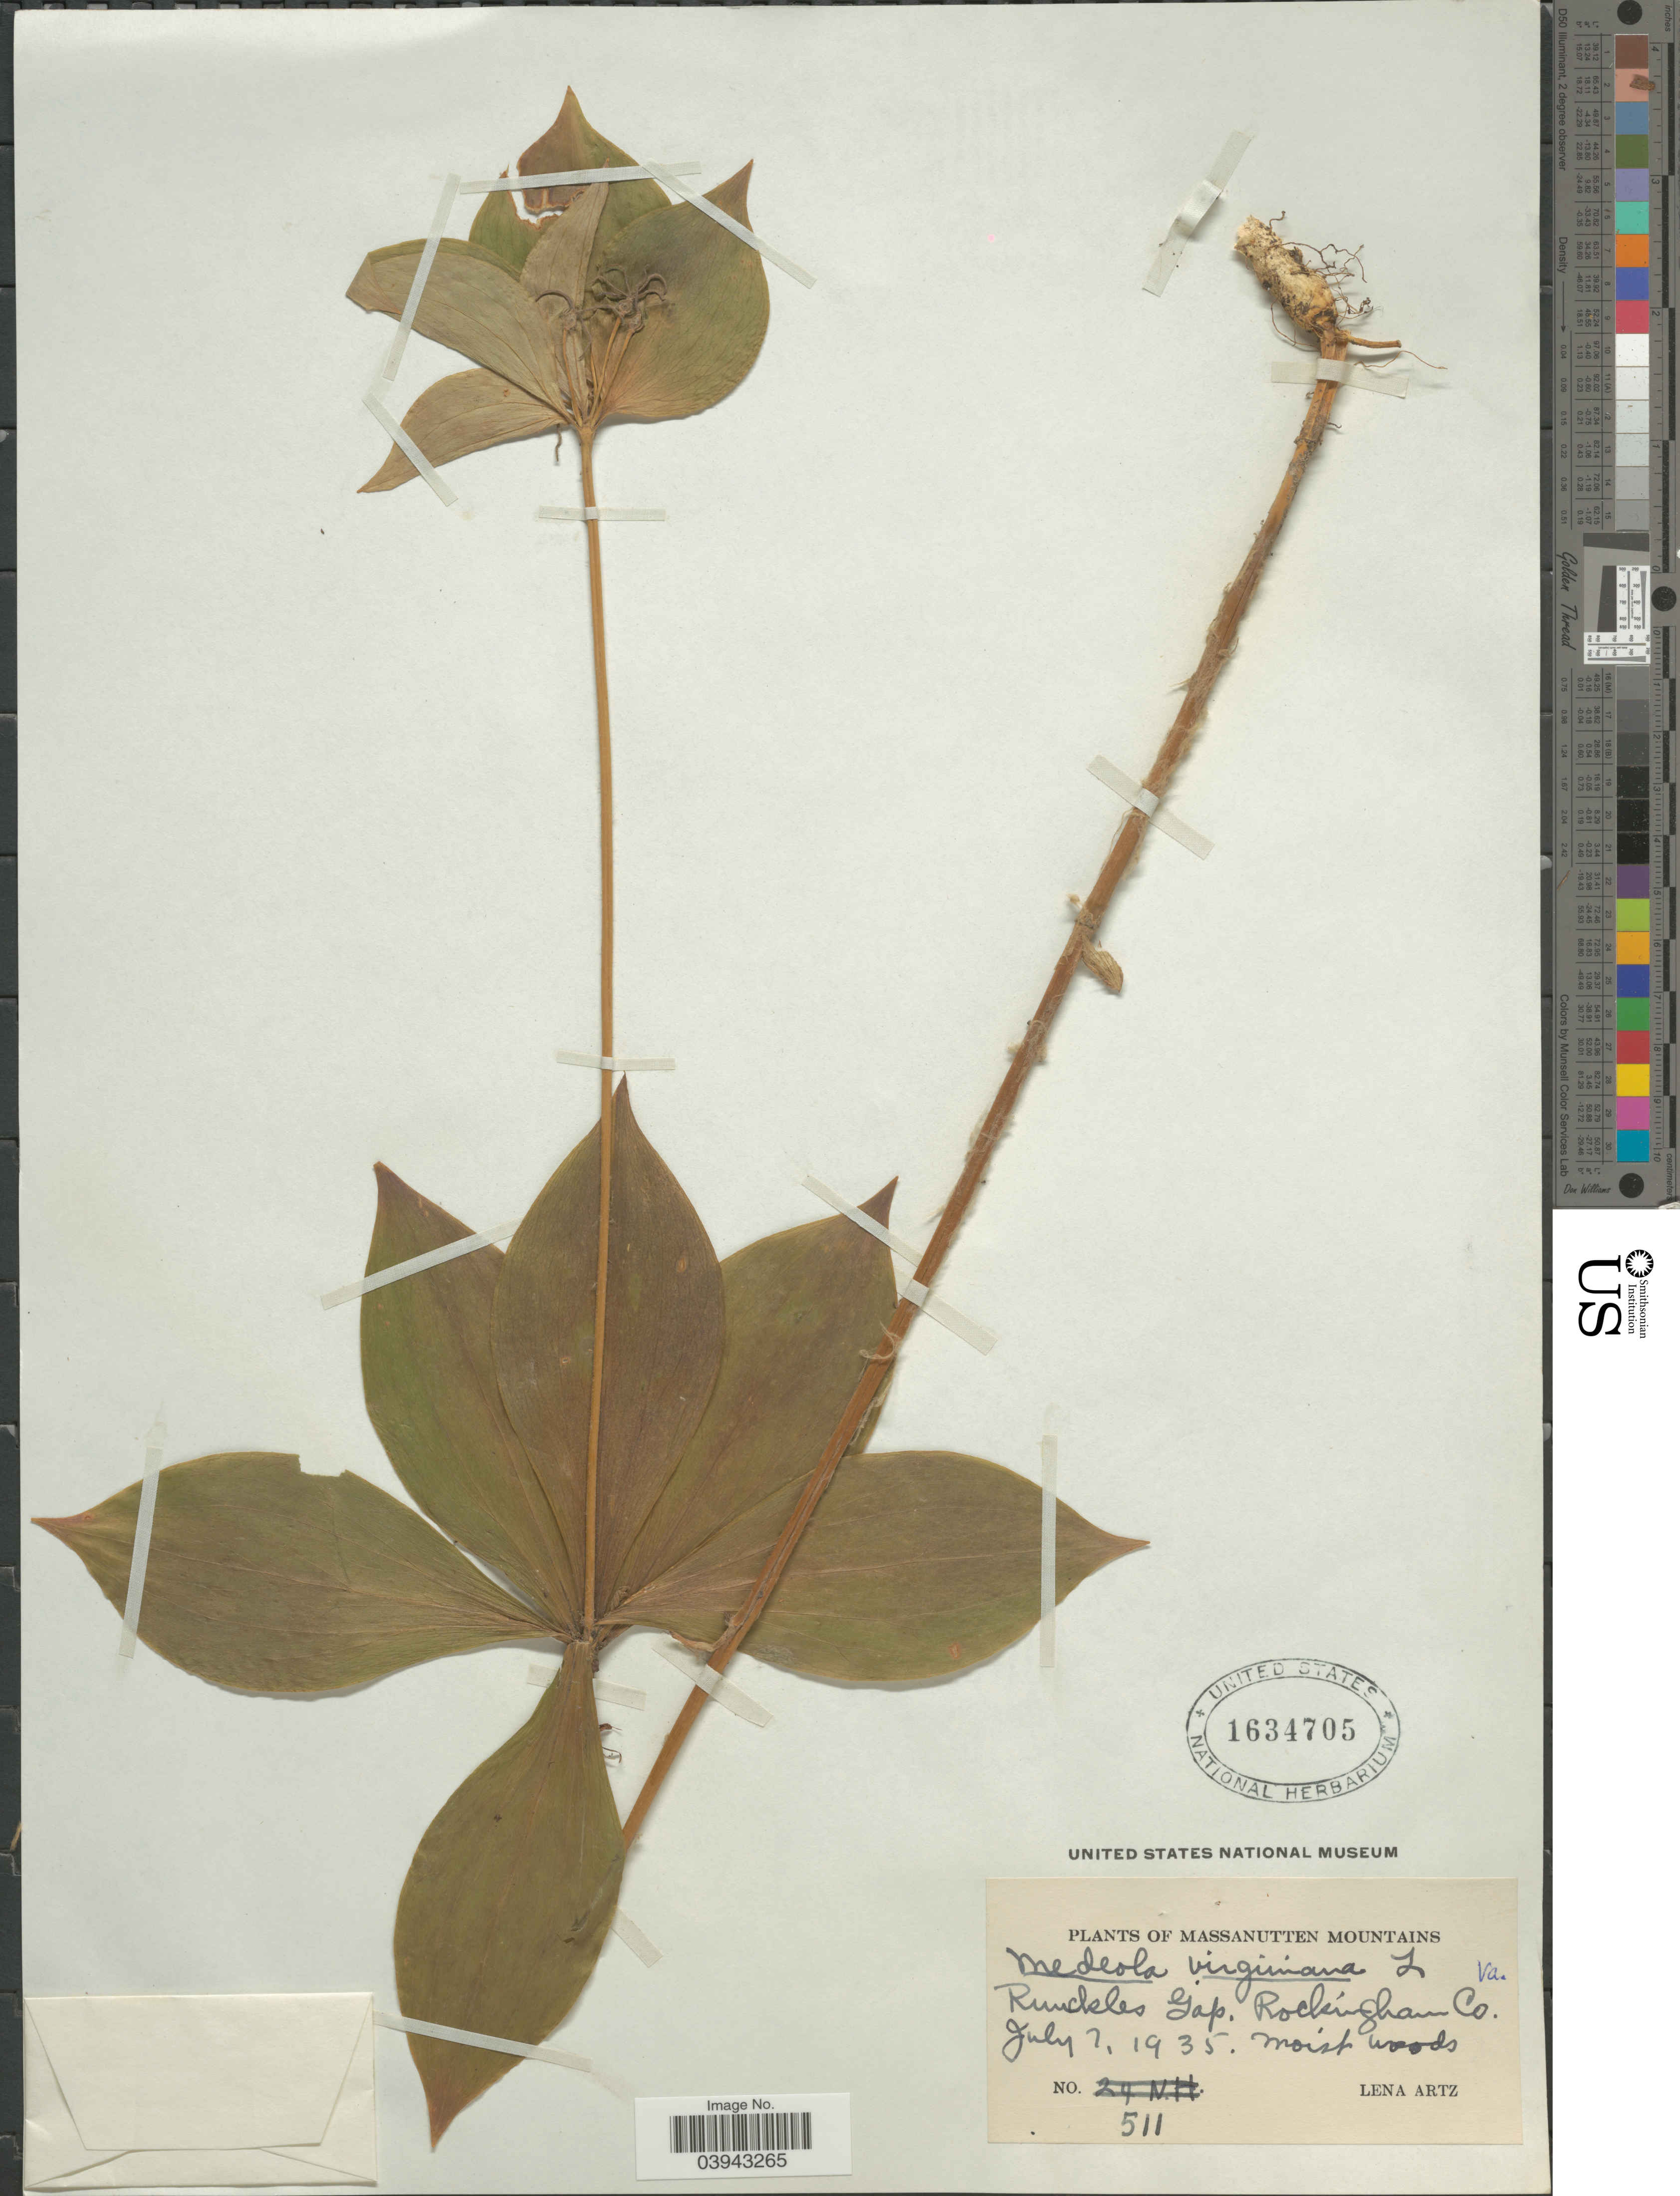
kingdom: Plantae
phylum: Tracheophyta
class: Liliopsida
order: Liliales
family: Liliaceae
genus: Medeola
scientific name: Medeola virginiana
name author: (L.) Desf.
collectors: L. Artz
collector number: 511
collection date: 1935-07-07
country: United States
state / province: Virginia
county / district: Rockingham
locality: Massanutten Mountains. Runkles Gap. Rockingham Co.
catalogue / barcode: US 1634705